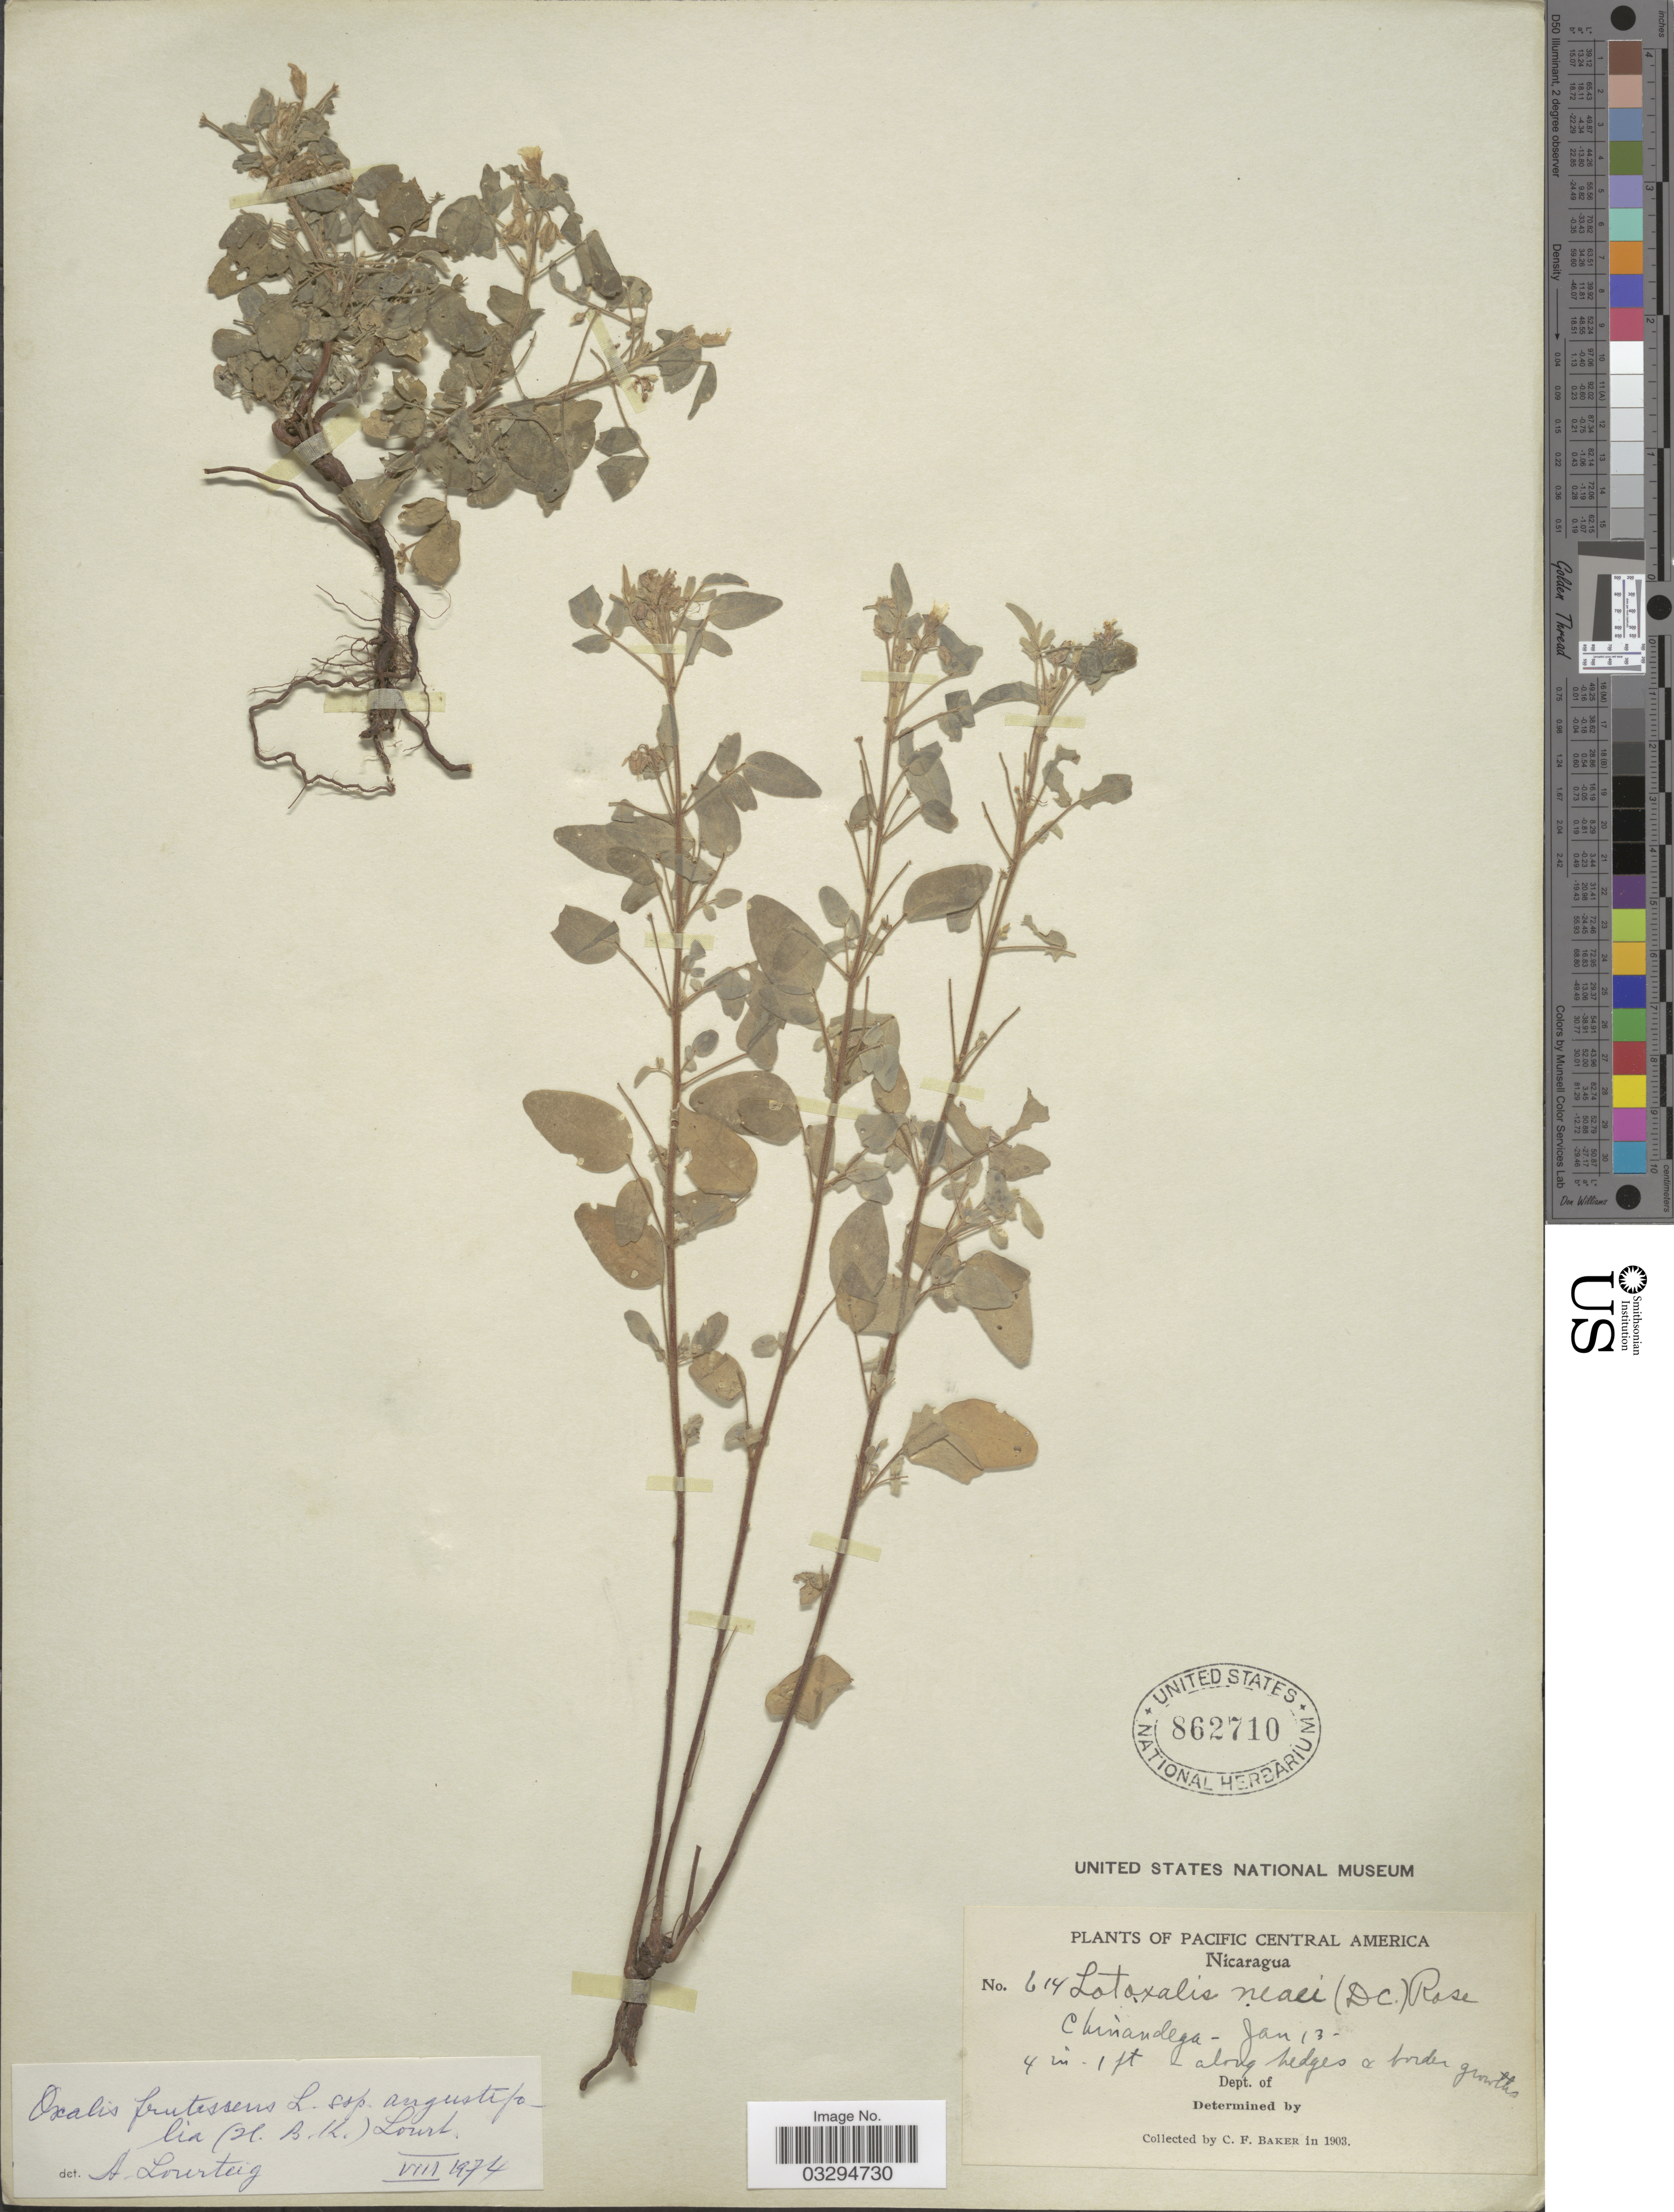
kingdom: Plantae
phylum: Tracheophyta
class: Magnoliopsida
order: Oxalidales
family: Oxalidaceae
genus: Oxalis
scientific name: Oxalis frutescens subsp. angustifolia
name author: (Kunth) Lourteig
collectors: C. F. Baker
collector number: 614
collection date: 1903-01-13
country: Nicaragua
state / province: Chinandega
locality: Pacific Central America. Dept. of Chinandega.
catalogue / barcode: US 862710